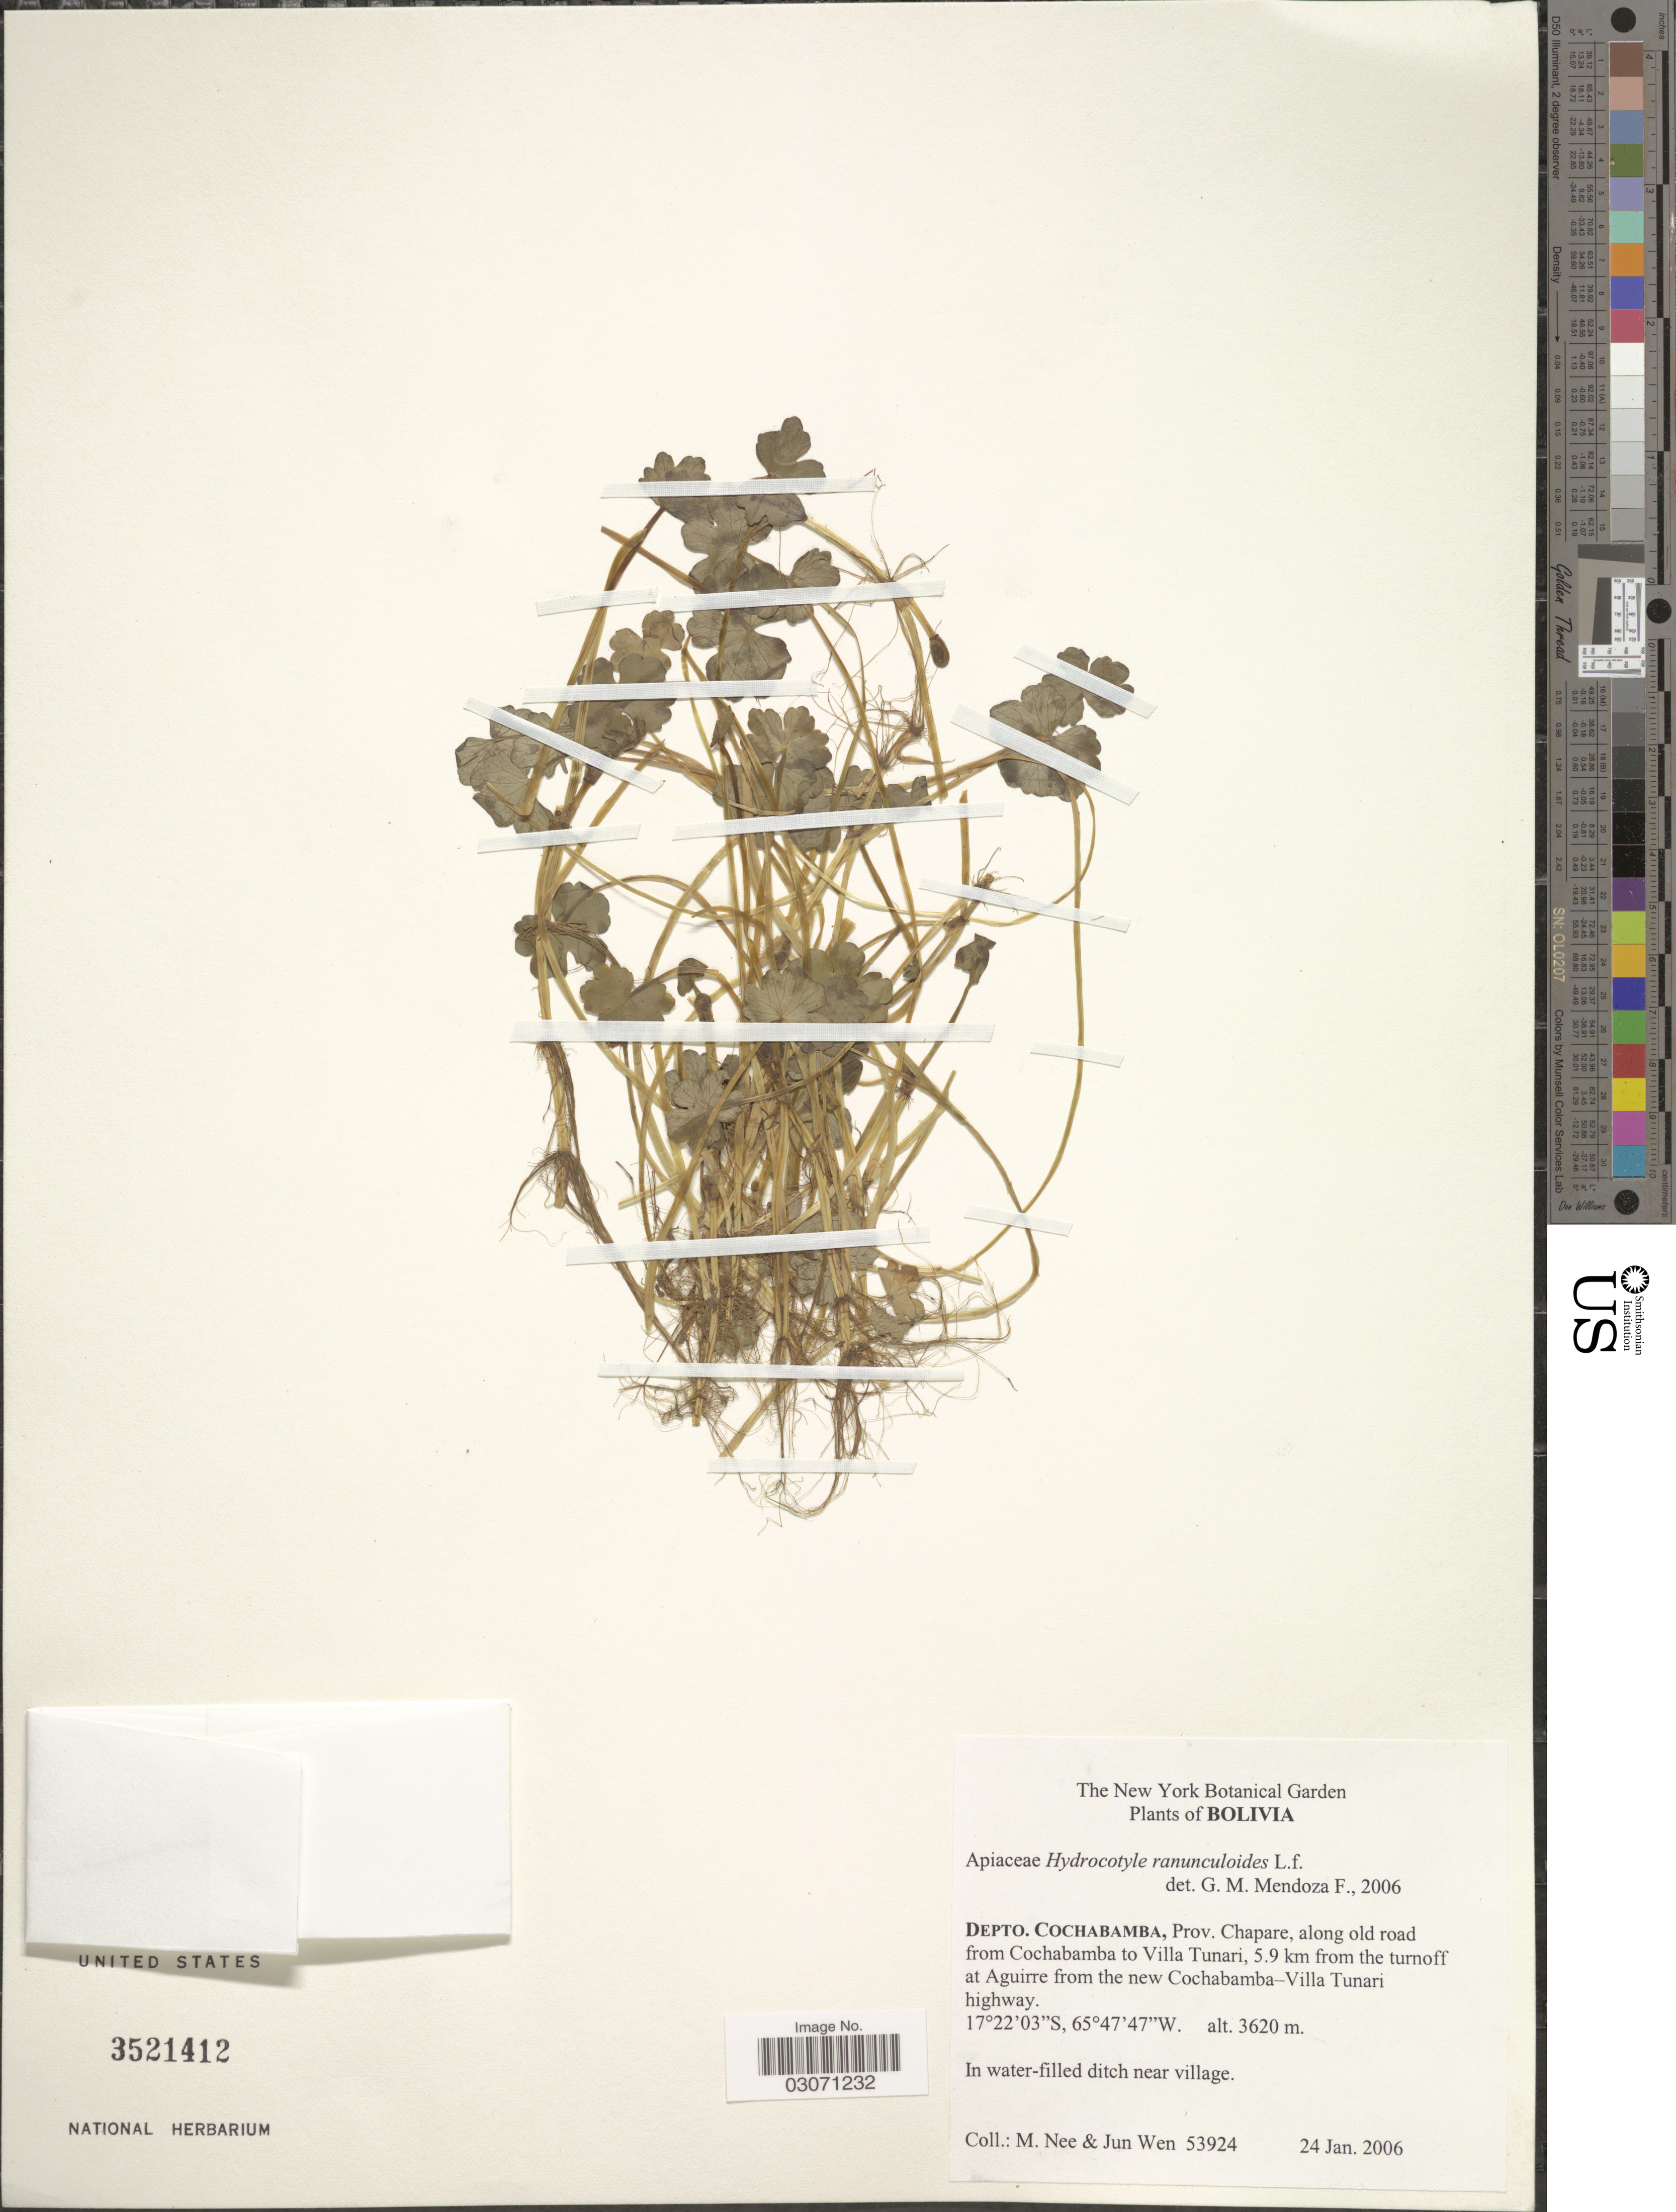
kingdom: Plantae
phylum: Tracheophyta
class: Magnoliopsida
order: Apiales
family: Araliaceae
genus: Hydrocotyle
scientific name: Hydrocotyle ranunculoides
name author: L. f.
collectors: M. Nee & J. Wen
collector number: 53924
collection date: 2006-01-24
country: Bolivia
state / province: Cochabamba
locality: Depto. Cochabamba, Prov. Chapare, along old road from Cochabamba to Villa Tunari, 5.9 km from the turnoff at Aguirre from the new Cochabamba- Villa Tunari highway.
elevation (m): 3620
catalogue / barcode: US 3521412